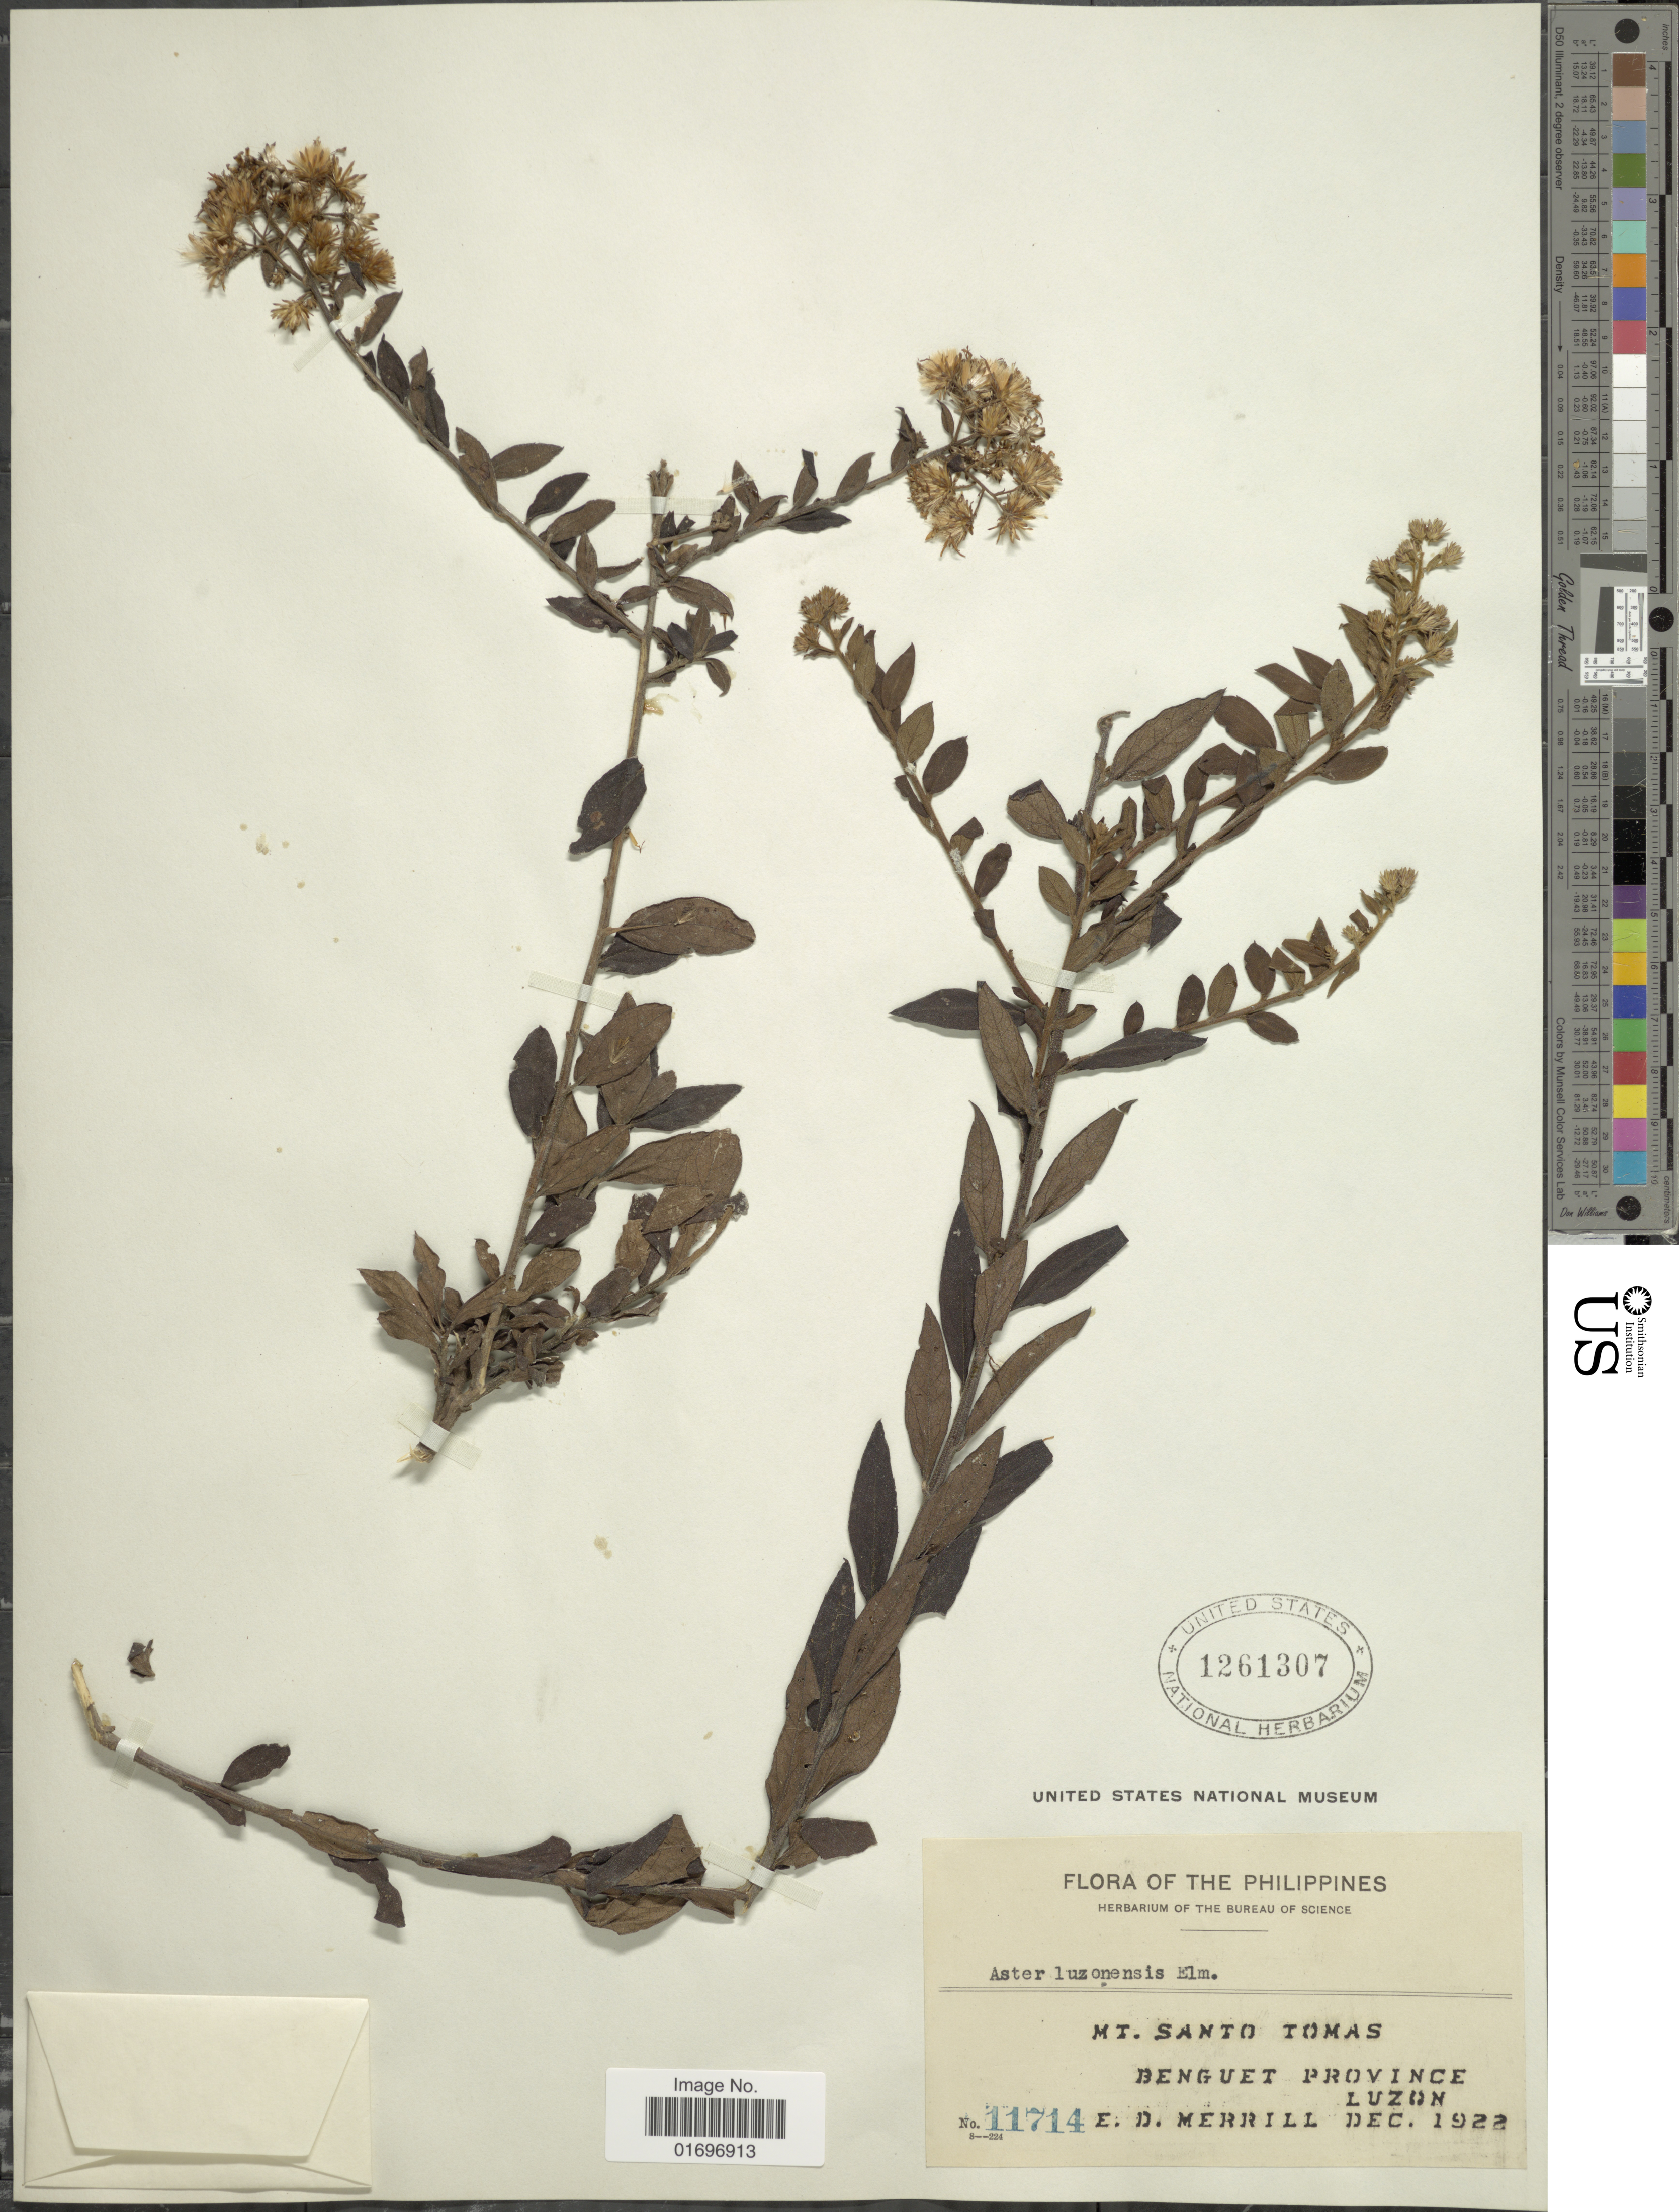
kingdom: Plantae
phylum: Tracheophyta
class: Magnoliopsida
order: Asterales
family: Asteraceae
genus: Aster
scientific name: Aster luzonensis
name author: Elmer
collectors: E. D. Merrill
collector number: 11714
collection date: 1922-12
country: Philippines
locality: Mt. Santo Tomas. Benguet Province. Luzon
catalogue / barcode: US 1261307